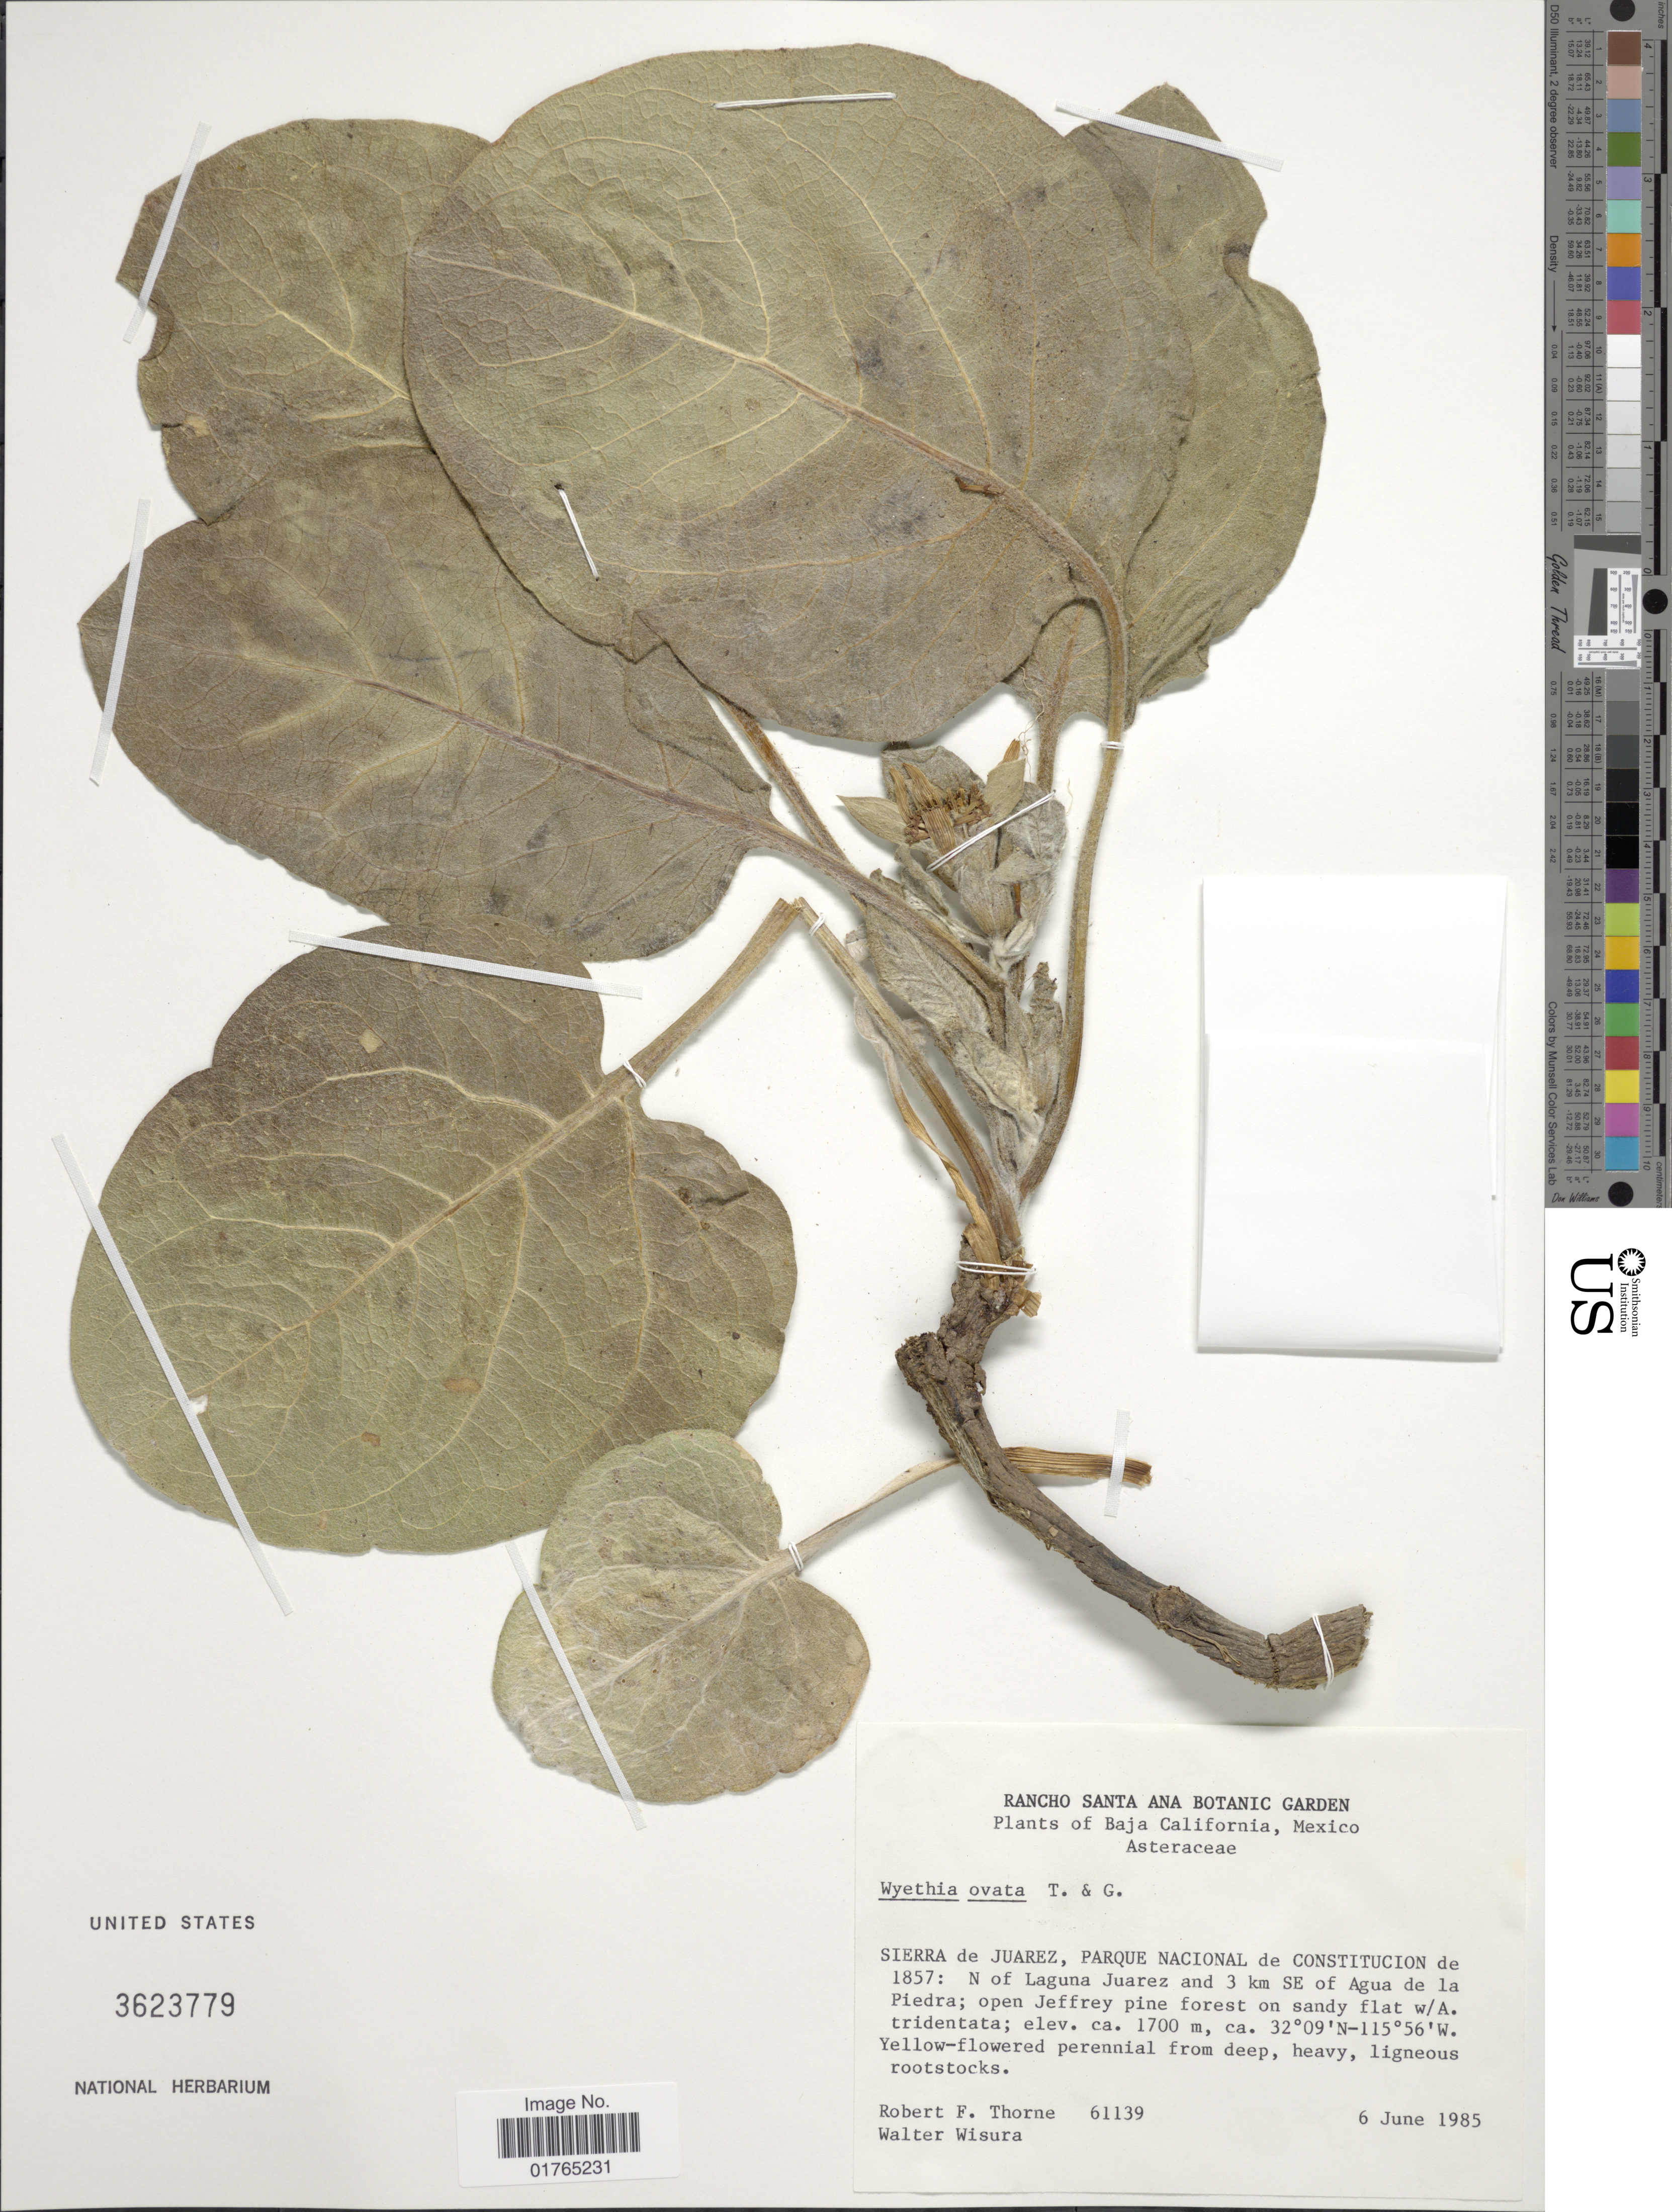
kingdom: Plantae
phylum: Tracheophyta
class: Magnoliopsida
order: Asterales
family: Asteraceae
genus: Wyethia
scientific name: Wyethia ovata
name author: Torr. & A. Gray in Emory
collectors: R. F. Thorne & W. Wisura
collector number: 61139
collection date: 1985-06-06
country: Mexico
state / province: Baja California Sur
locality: Sierra de Juarez, Parque Nacional de Constitucion de 1857: N of Laguna Juarex and 3 km SE of Agua de la Piedra; open Jeffrey pine forest on sandy faly w/A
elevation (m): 1700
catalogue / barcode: US 3623779